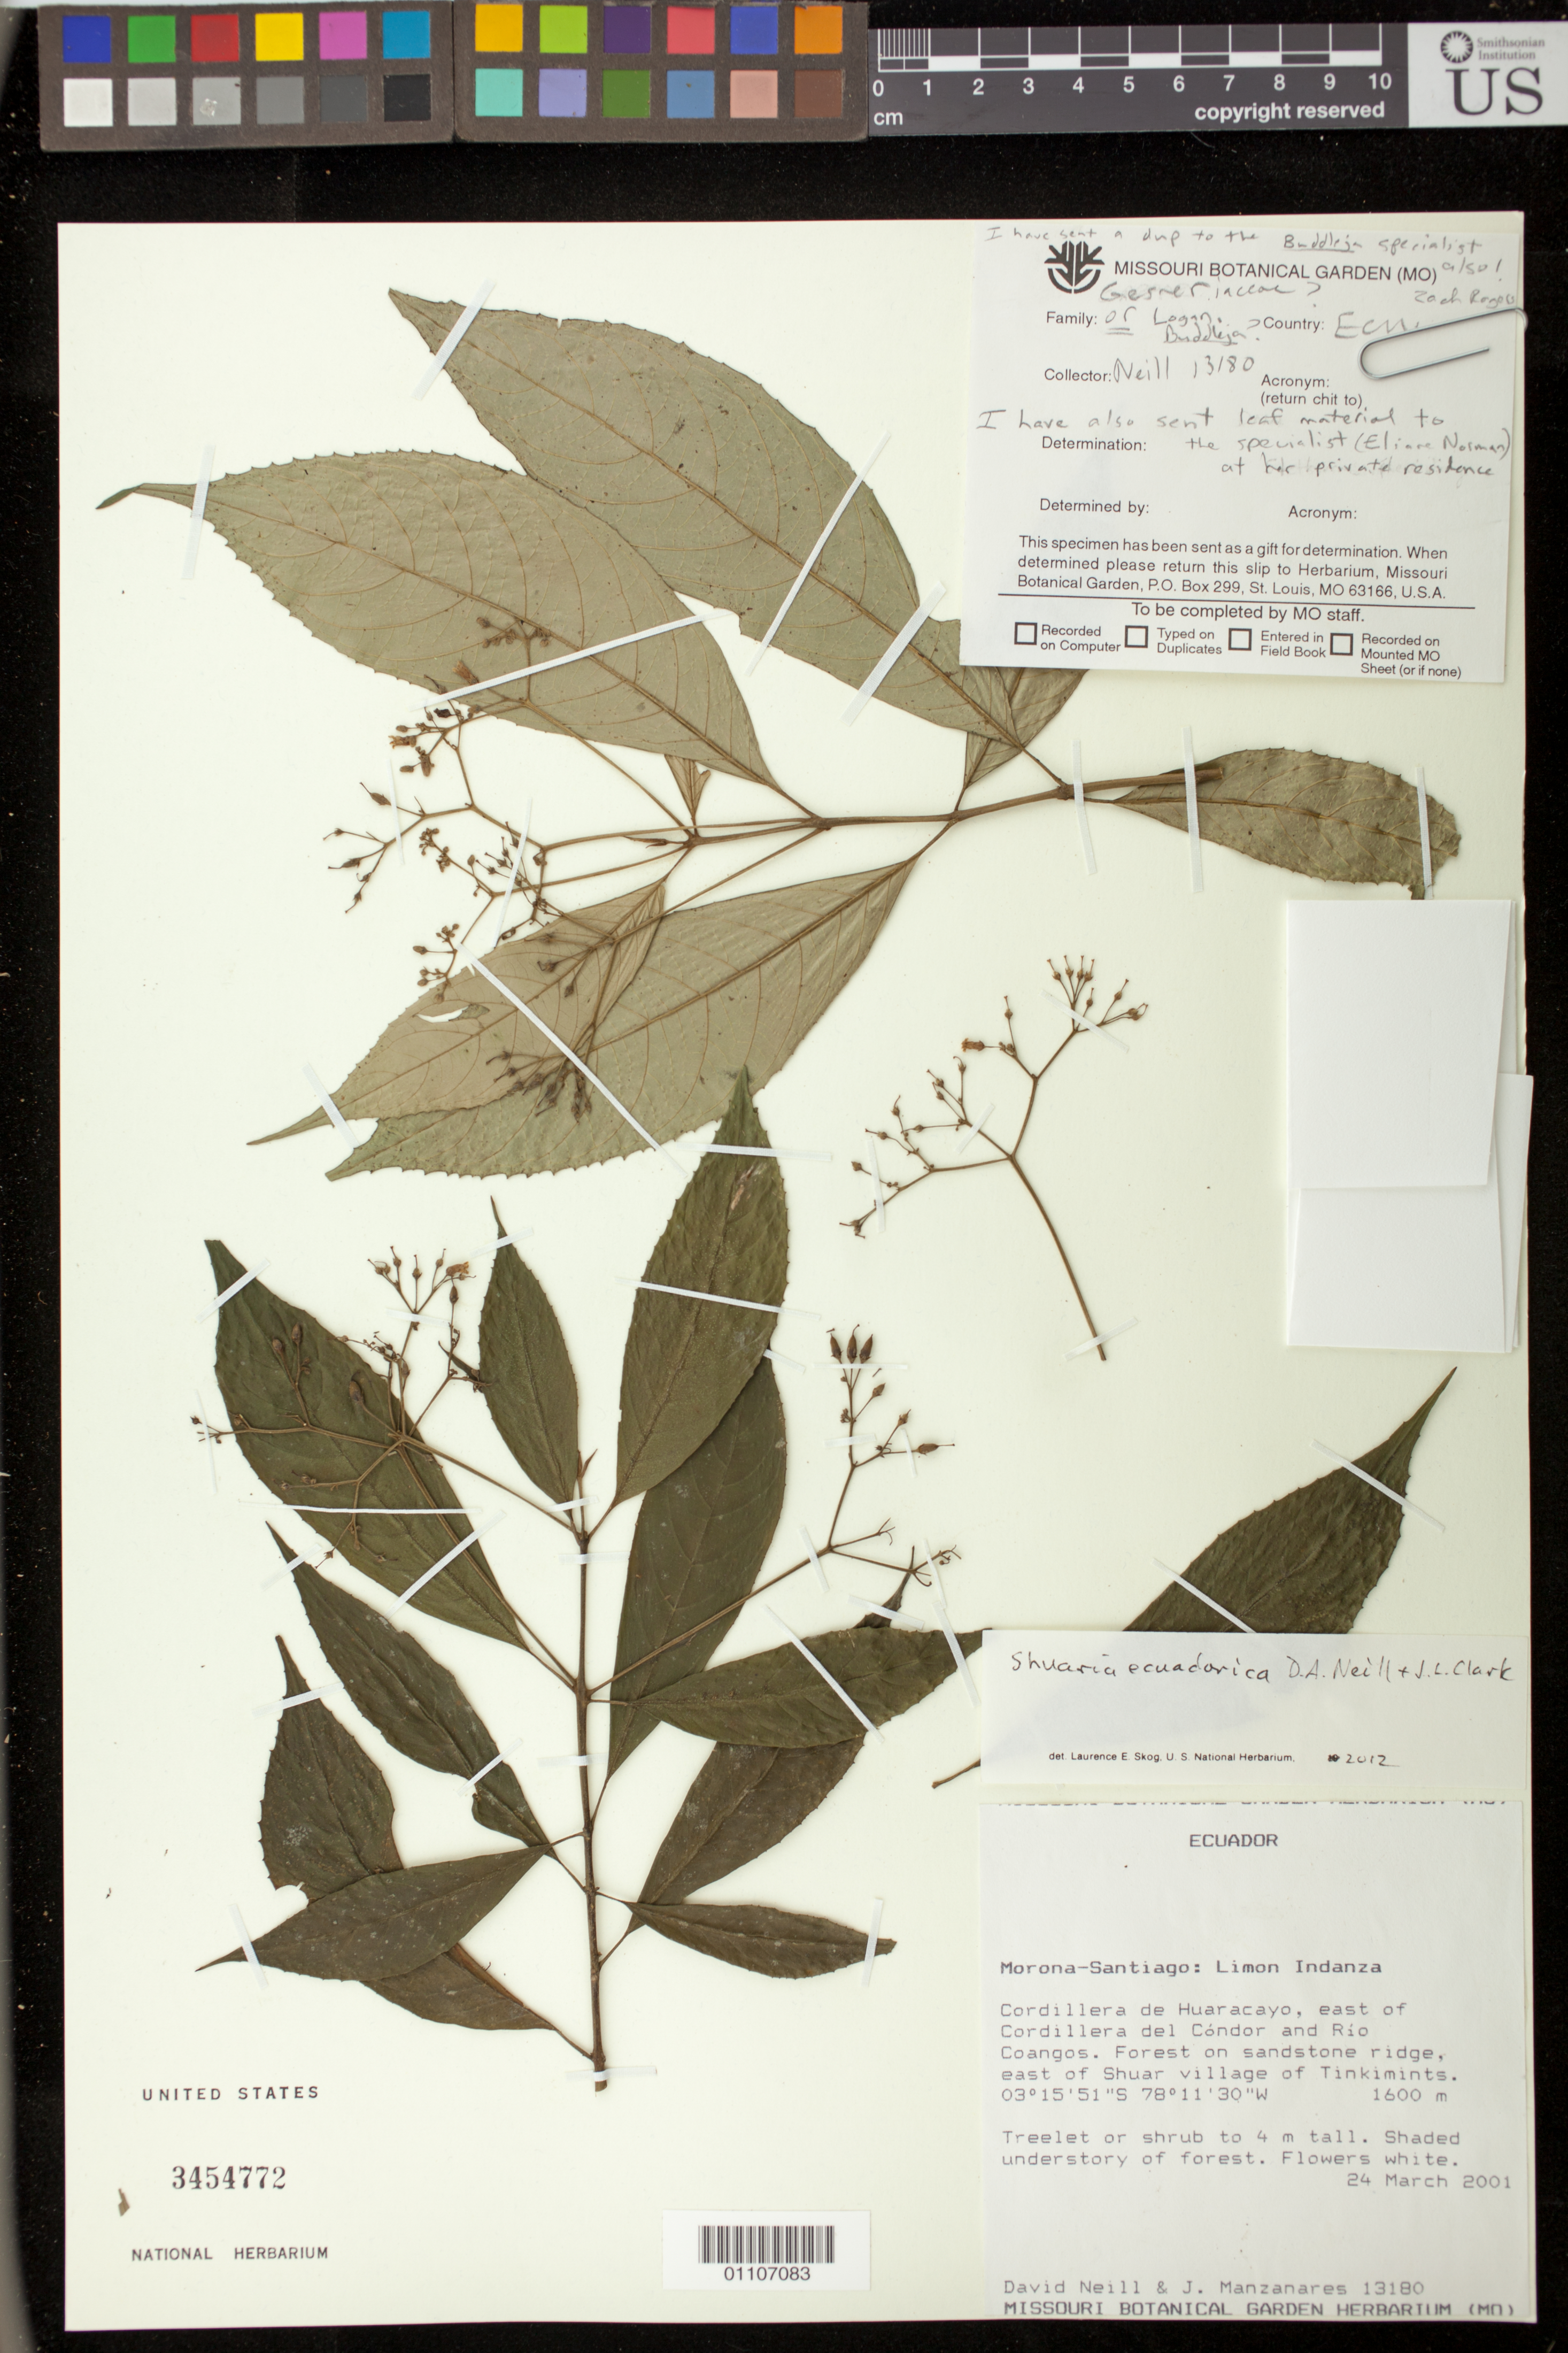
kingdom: Plantae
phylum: Tracheophyta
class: Magnoliopsida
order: Lamiales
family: Gesneriaceae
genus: Shuaria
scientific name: Shuaria ecuadorica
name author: D.A. Neill & J.L. Clark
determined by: Skog, Laurence E.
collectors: D. A. Neil & J. Manzanares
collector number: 13180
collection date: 2001-03-24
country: Ecuador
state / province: Morona-Santiago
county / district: Limón Indanza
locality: Cordillera de Huaracayo, east of Cordillera del Condor and Rio Coangos.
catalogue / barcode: US 3454772